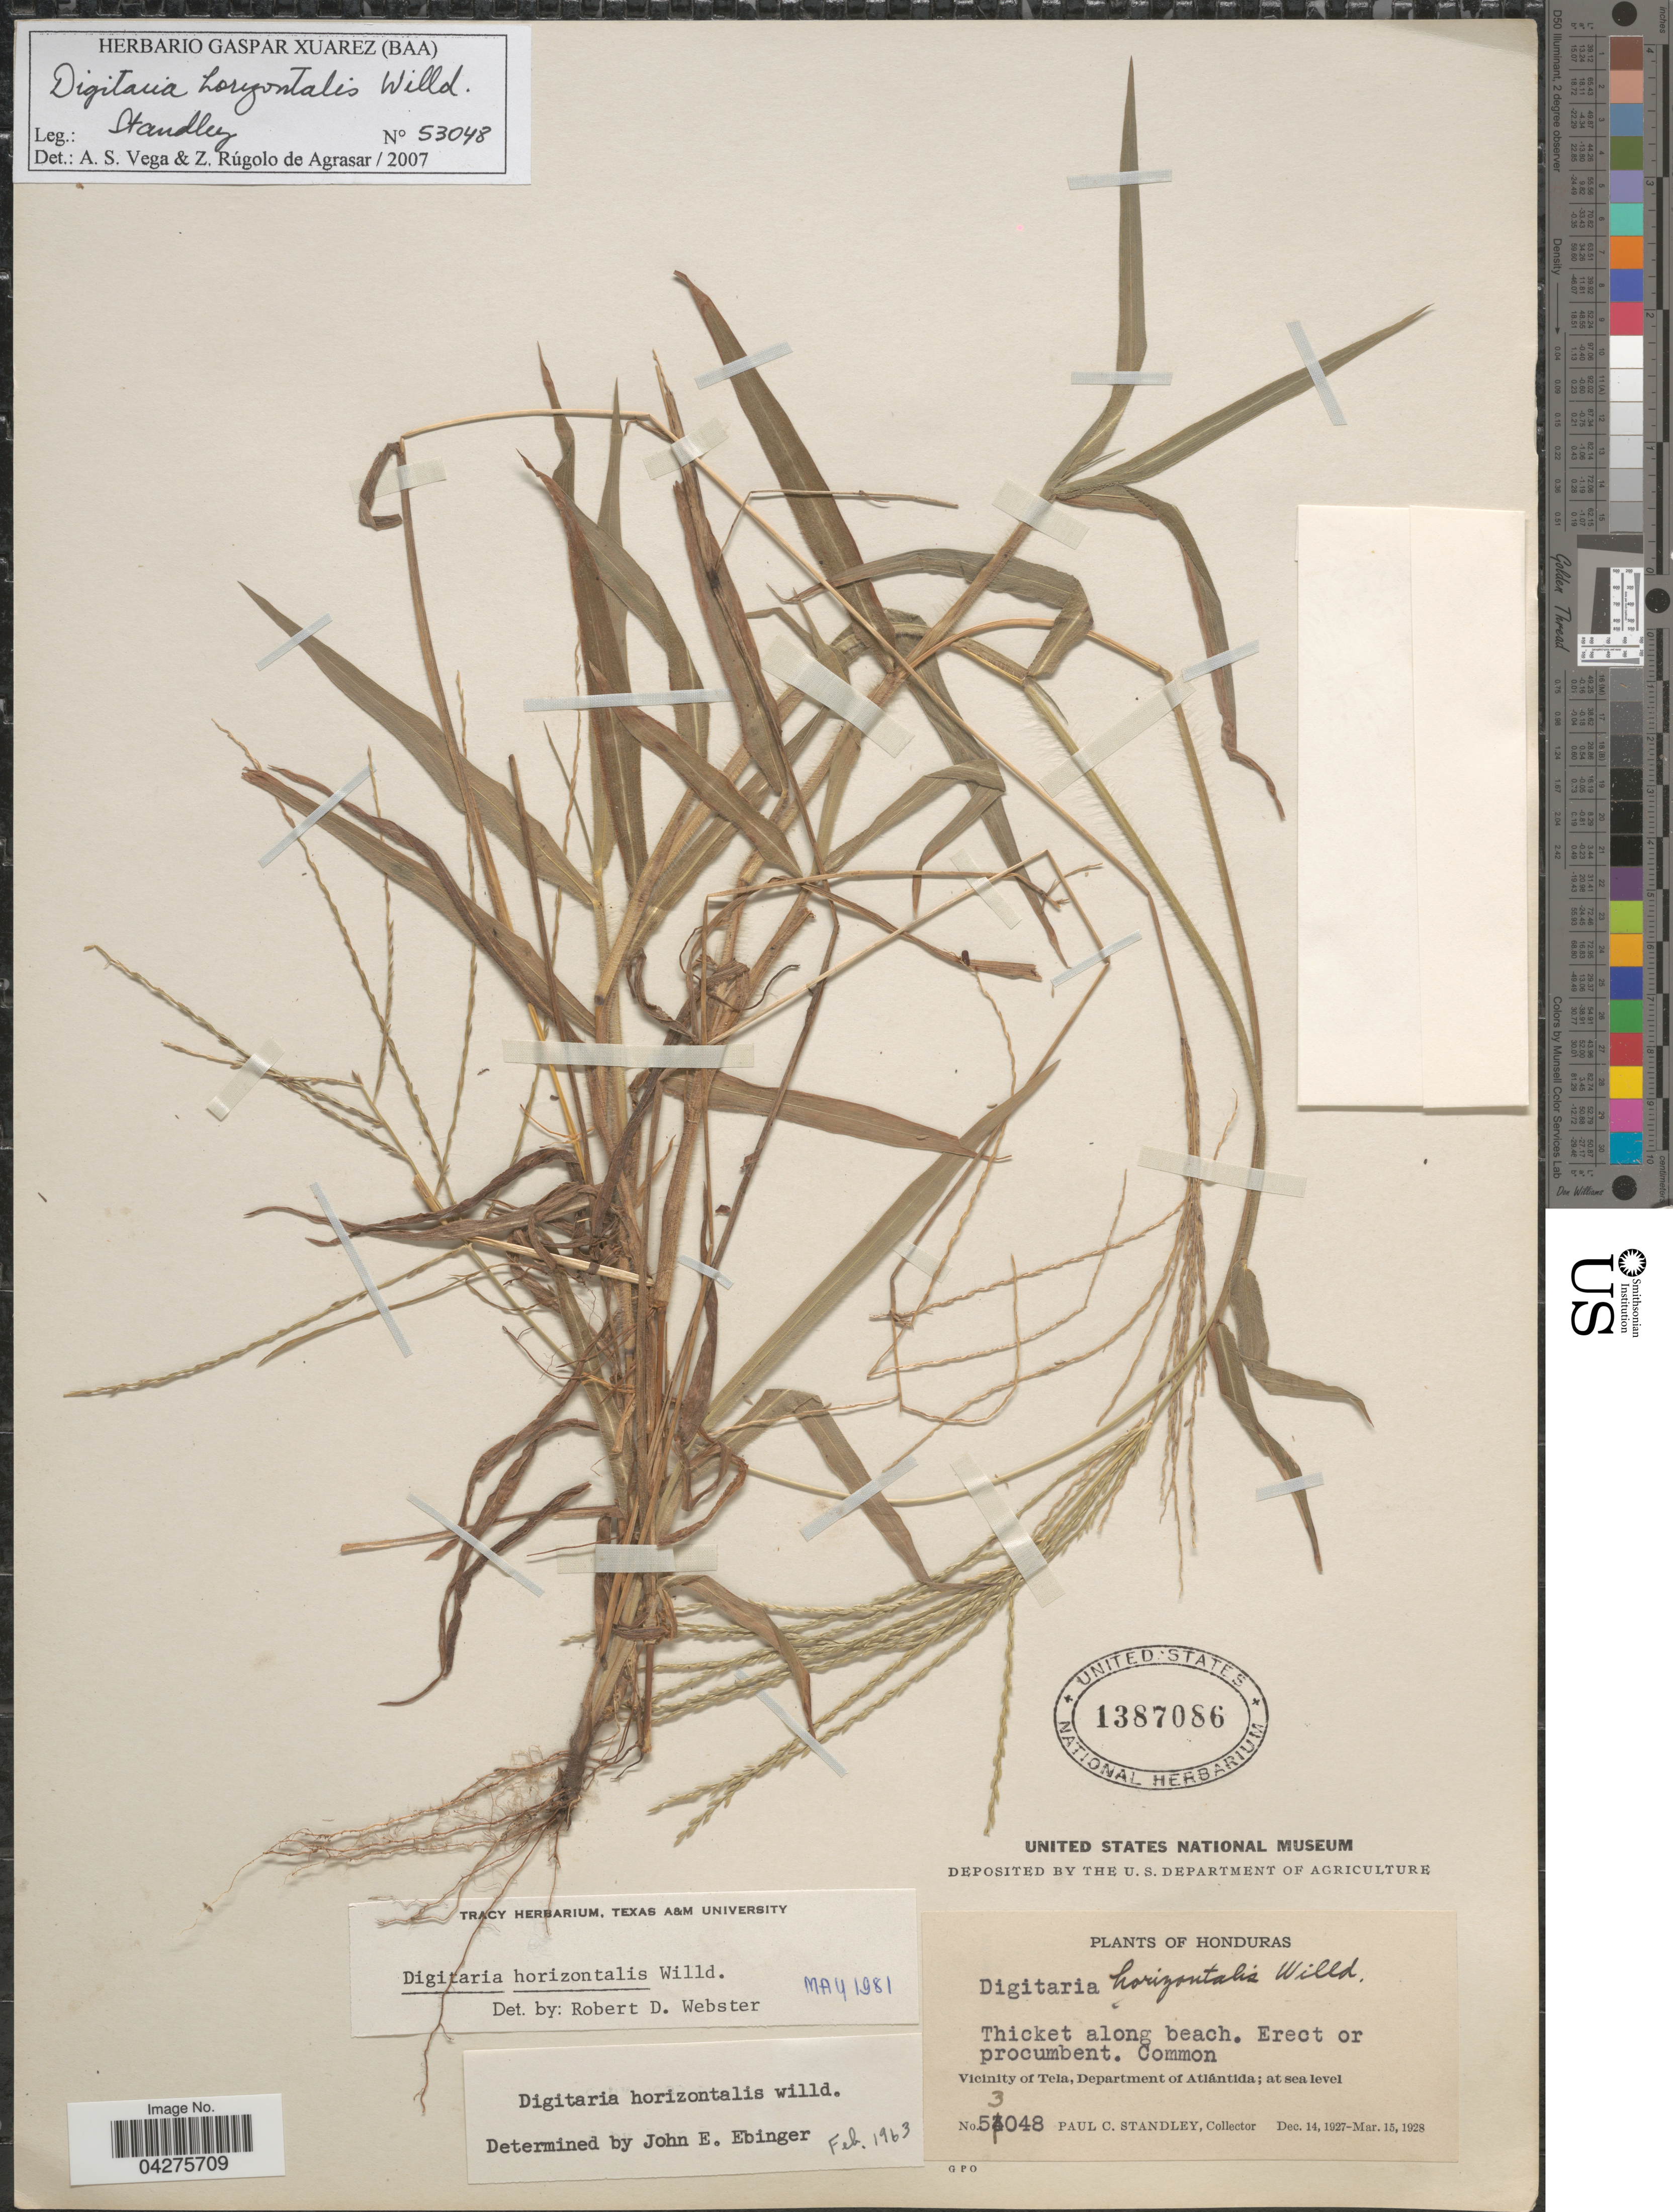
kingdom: Plantae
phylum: Tracheophyta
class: Liliopsida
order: Poales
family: Poaceae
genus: Digitaria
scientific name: Digitaria horizontalis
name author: Willd.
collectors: P. C. Standley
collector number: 53048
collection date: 1927-12-14/1928-03-15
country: Honduras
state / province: Atlantida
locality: Thicket along beach. Vicinity of Tela, Department of Atlántida.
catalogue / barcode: US 1387086